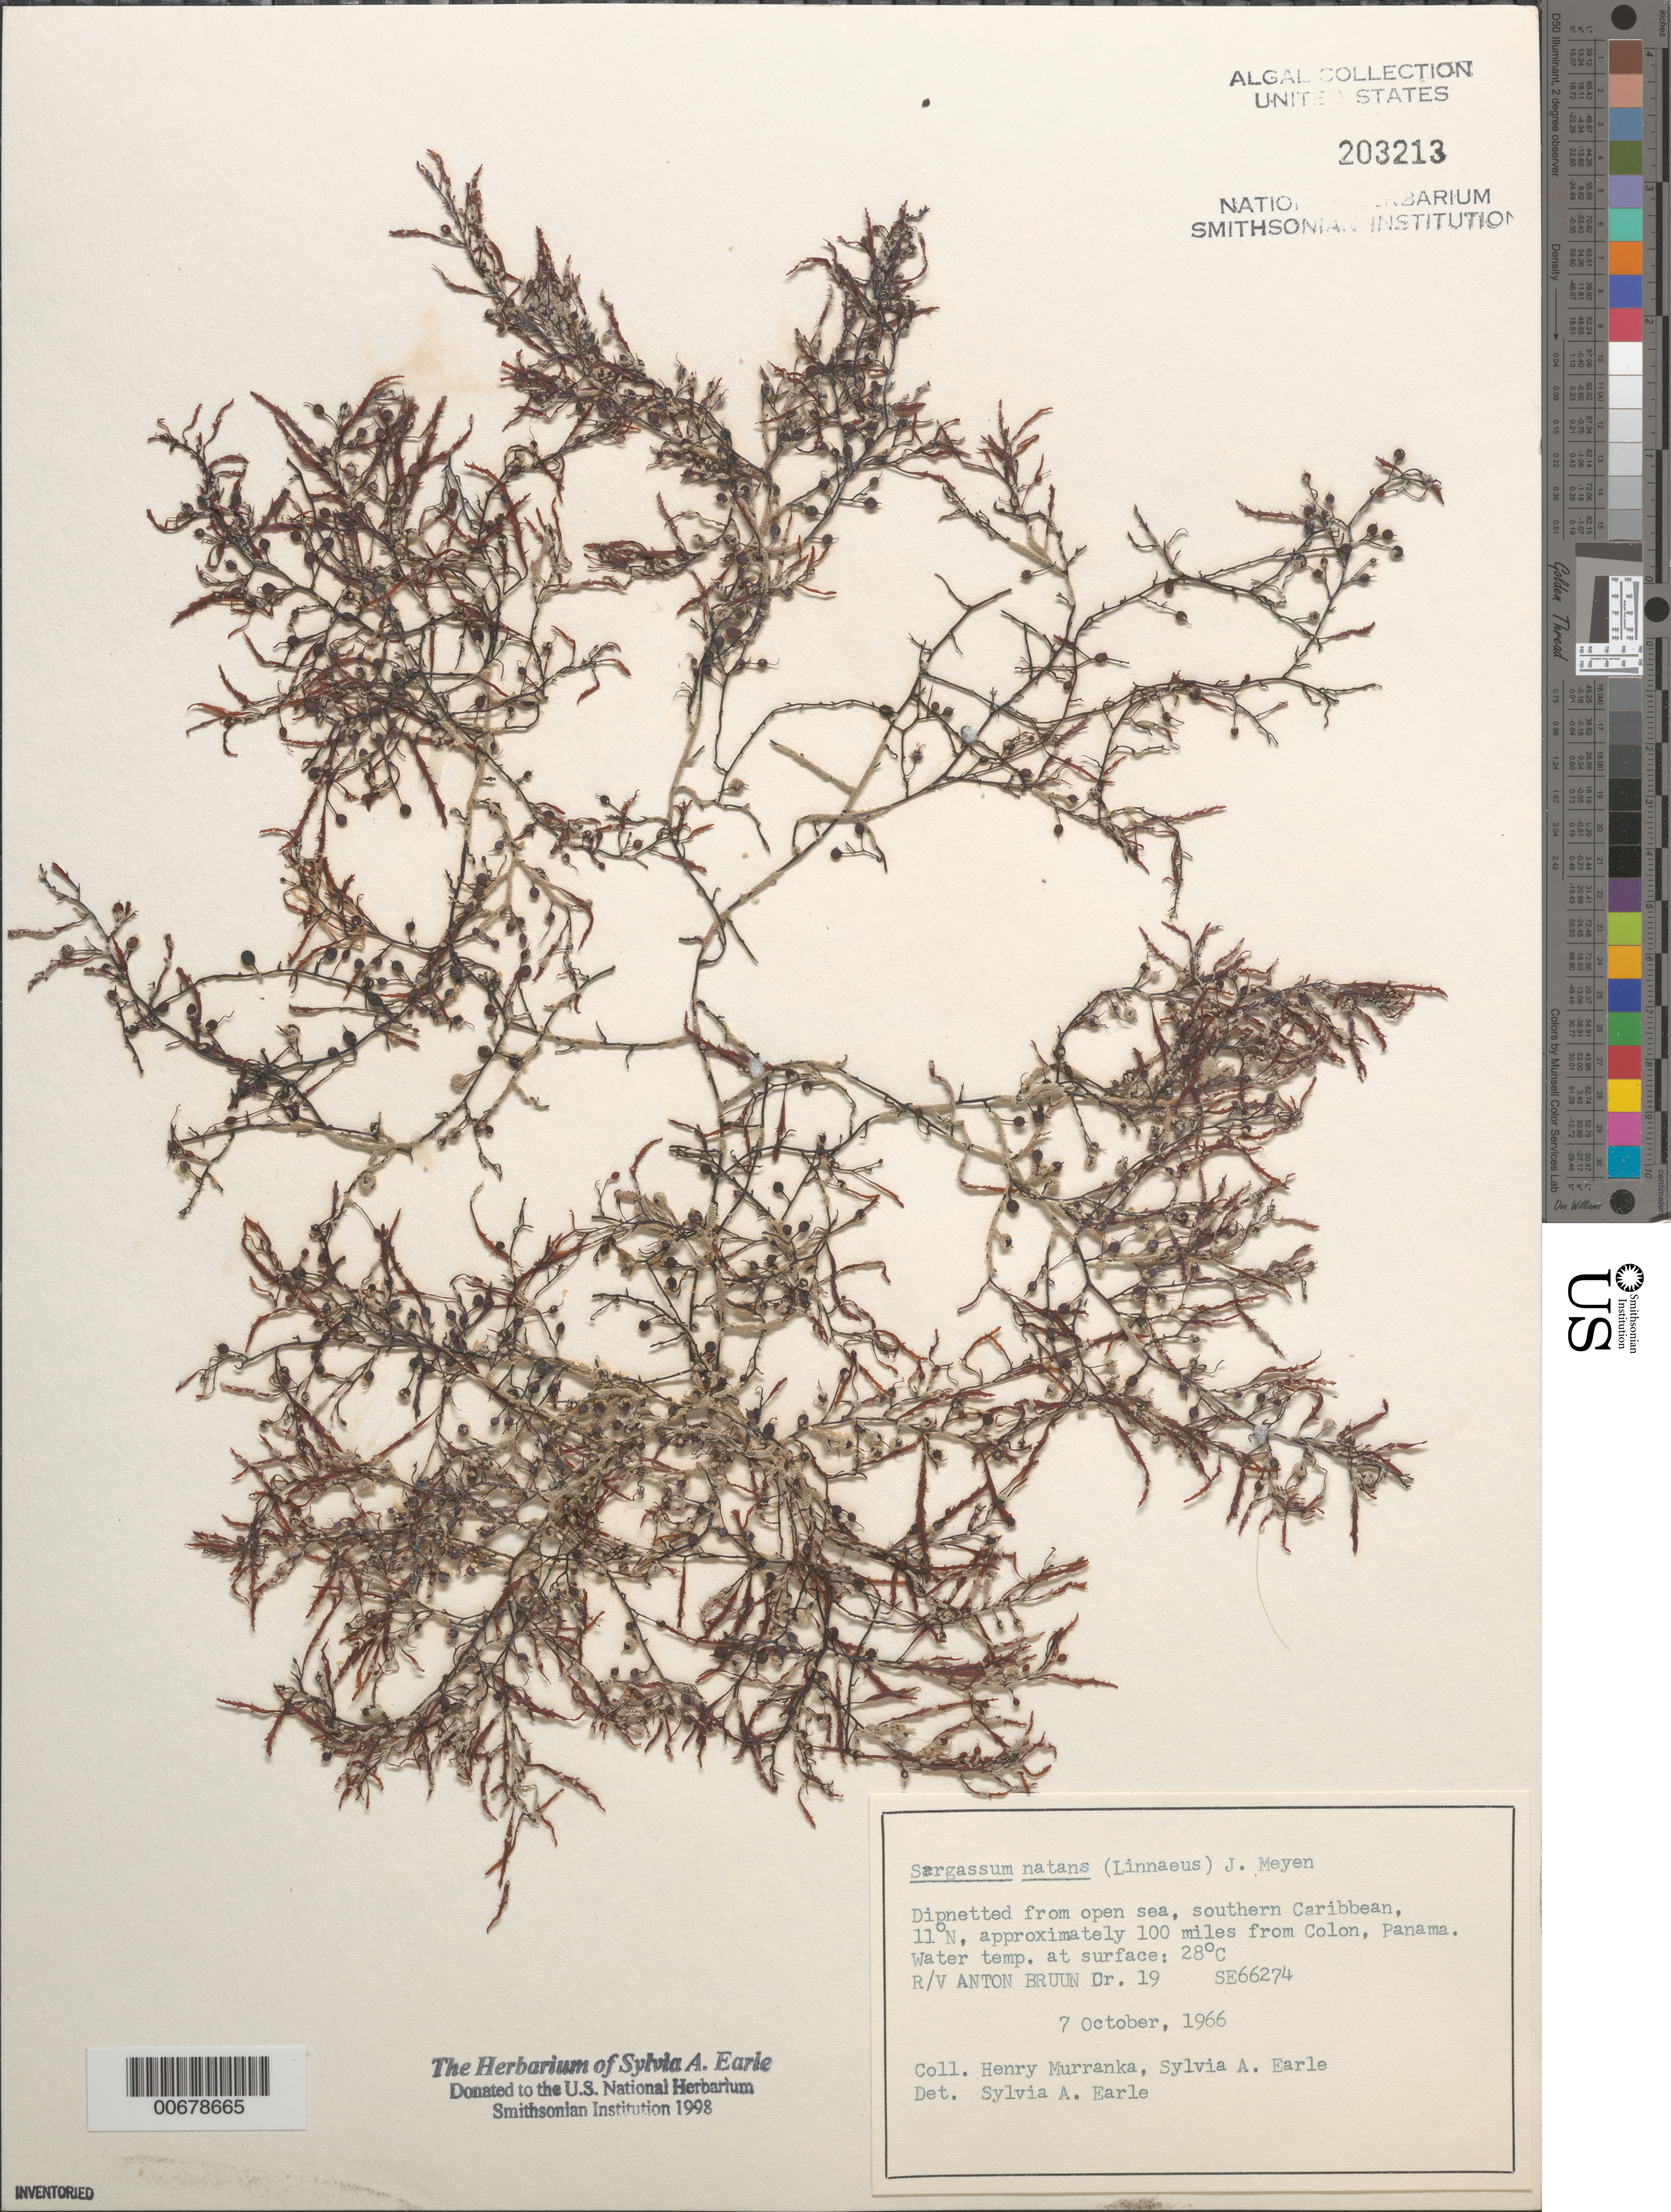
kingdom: Chromista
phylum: Ochrophyta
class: Phaeophyceae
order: Fucales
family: Sargassaceae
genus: Sargassum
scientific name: Sargassum natans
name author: (L.) Gaillon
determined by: Earle, S. A.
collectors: H. Murranka & S. A. Earle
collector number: SE 66274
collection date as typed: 07 Oct 1966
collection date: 1966-10-07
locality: Southern Caribbean Sea, ca. 100 miles from Colon, Panama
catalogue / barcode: US 203213